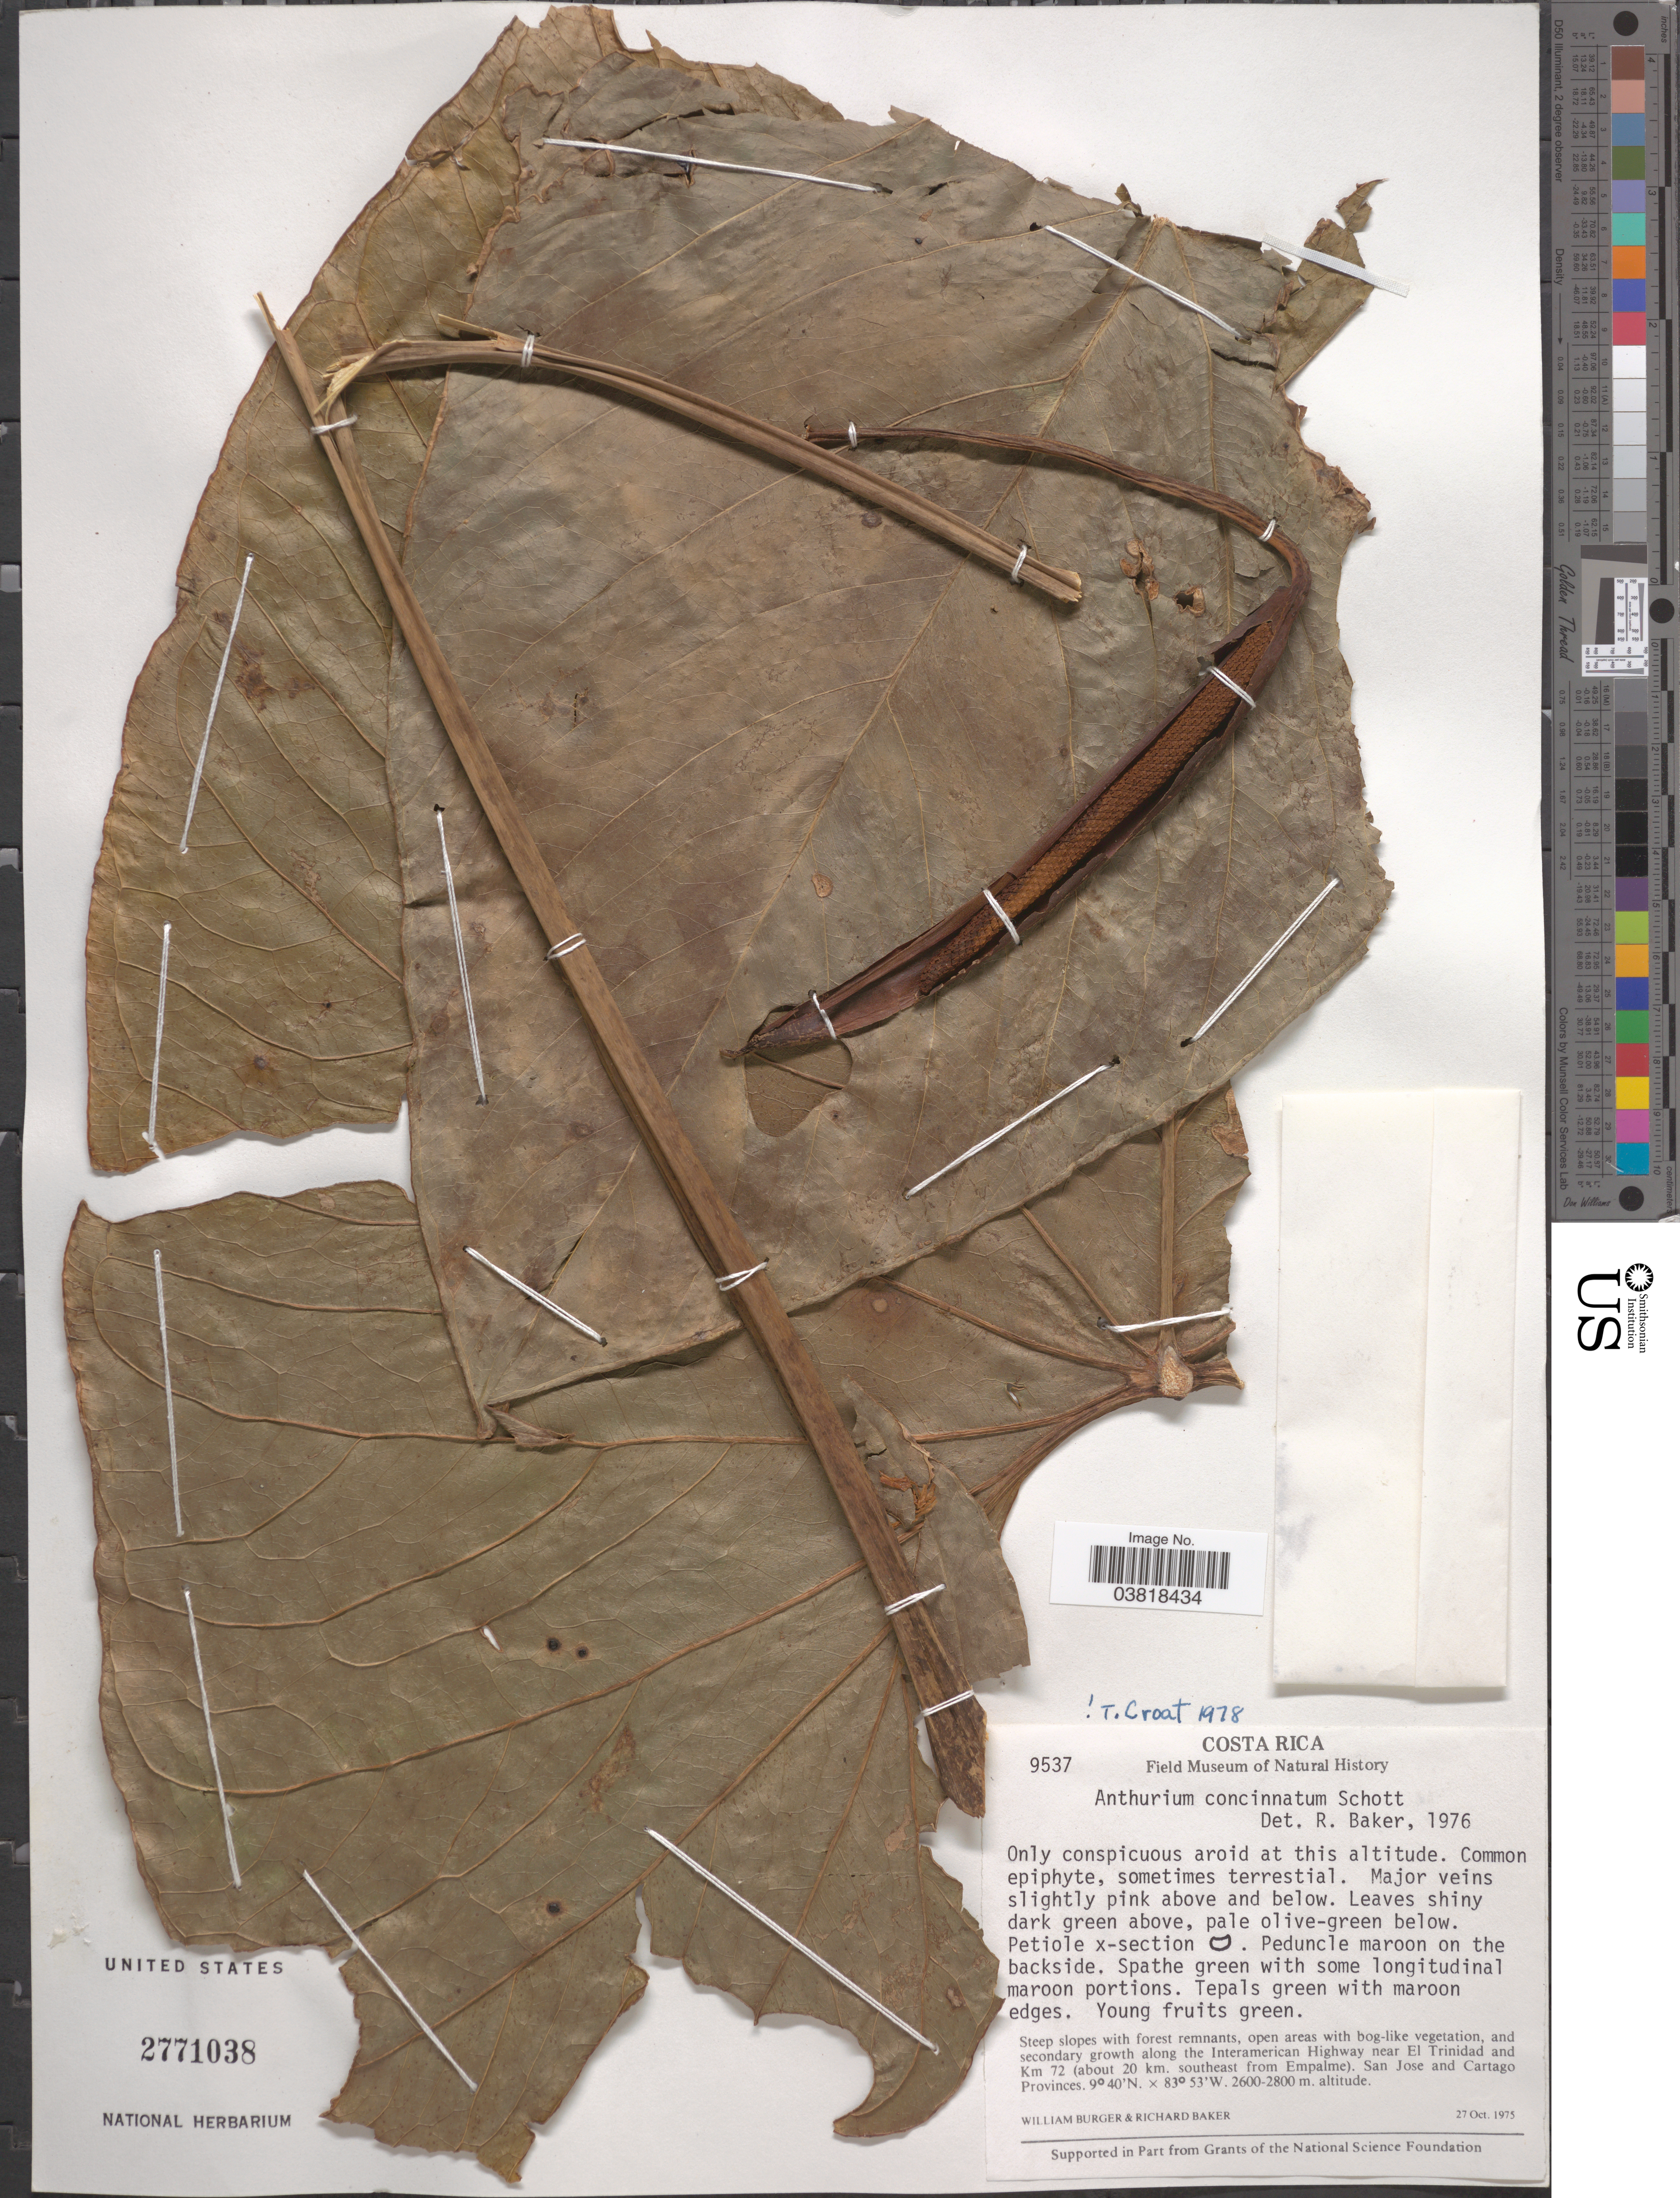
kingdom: Plantae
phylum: Tracheophyta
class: Liliopsida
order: Alismatales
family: Araceae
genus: Anthurium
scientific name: Anthurium concinnatum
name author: Schott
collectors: W. Burger & R. A. Baker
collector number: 9537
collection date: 1975-10-27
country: Costa Rica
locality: Steep slopes with forest remnants, open areas with bog-like vegetation, and secondary growth along the Interamerican Highway near El Trinidad and Km 72 (about 20 km. southeast from Empalme). San Jose and Cartago Provinces.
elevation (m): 2600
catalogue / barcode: US 2771038